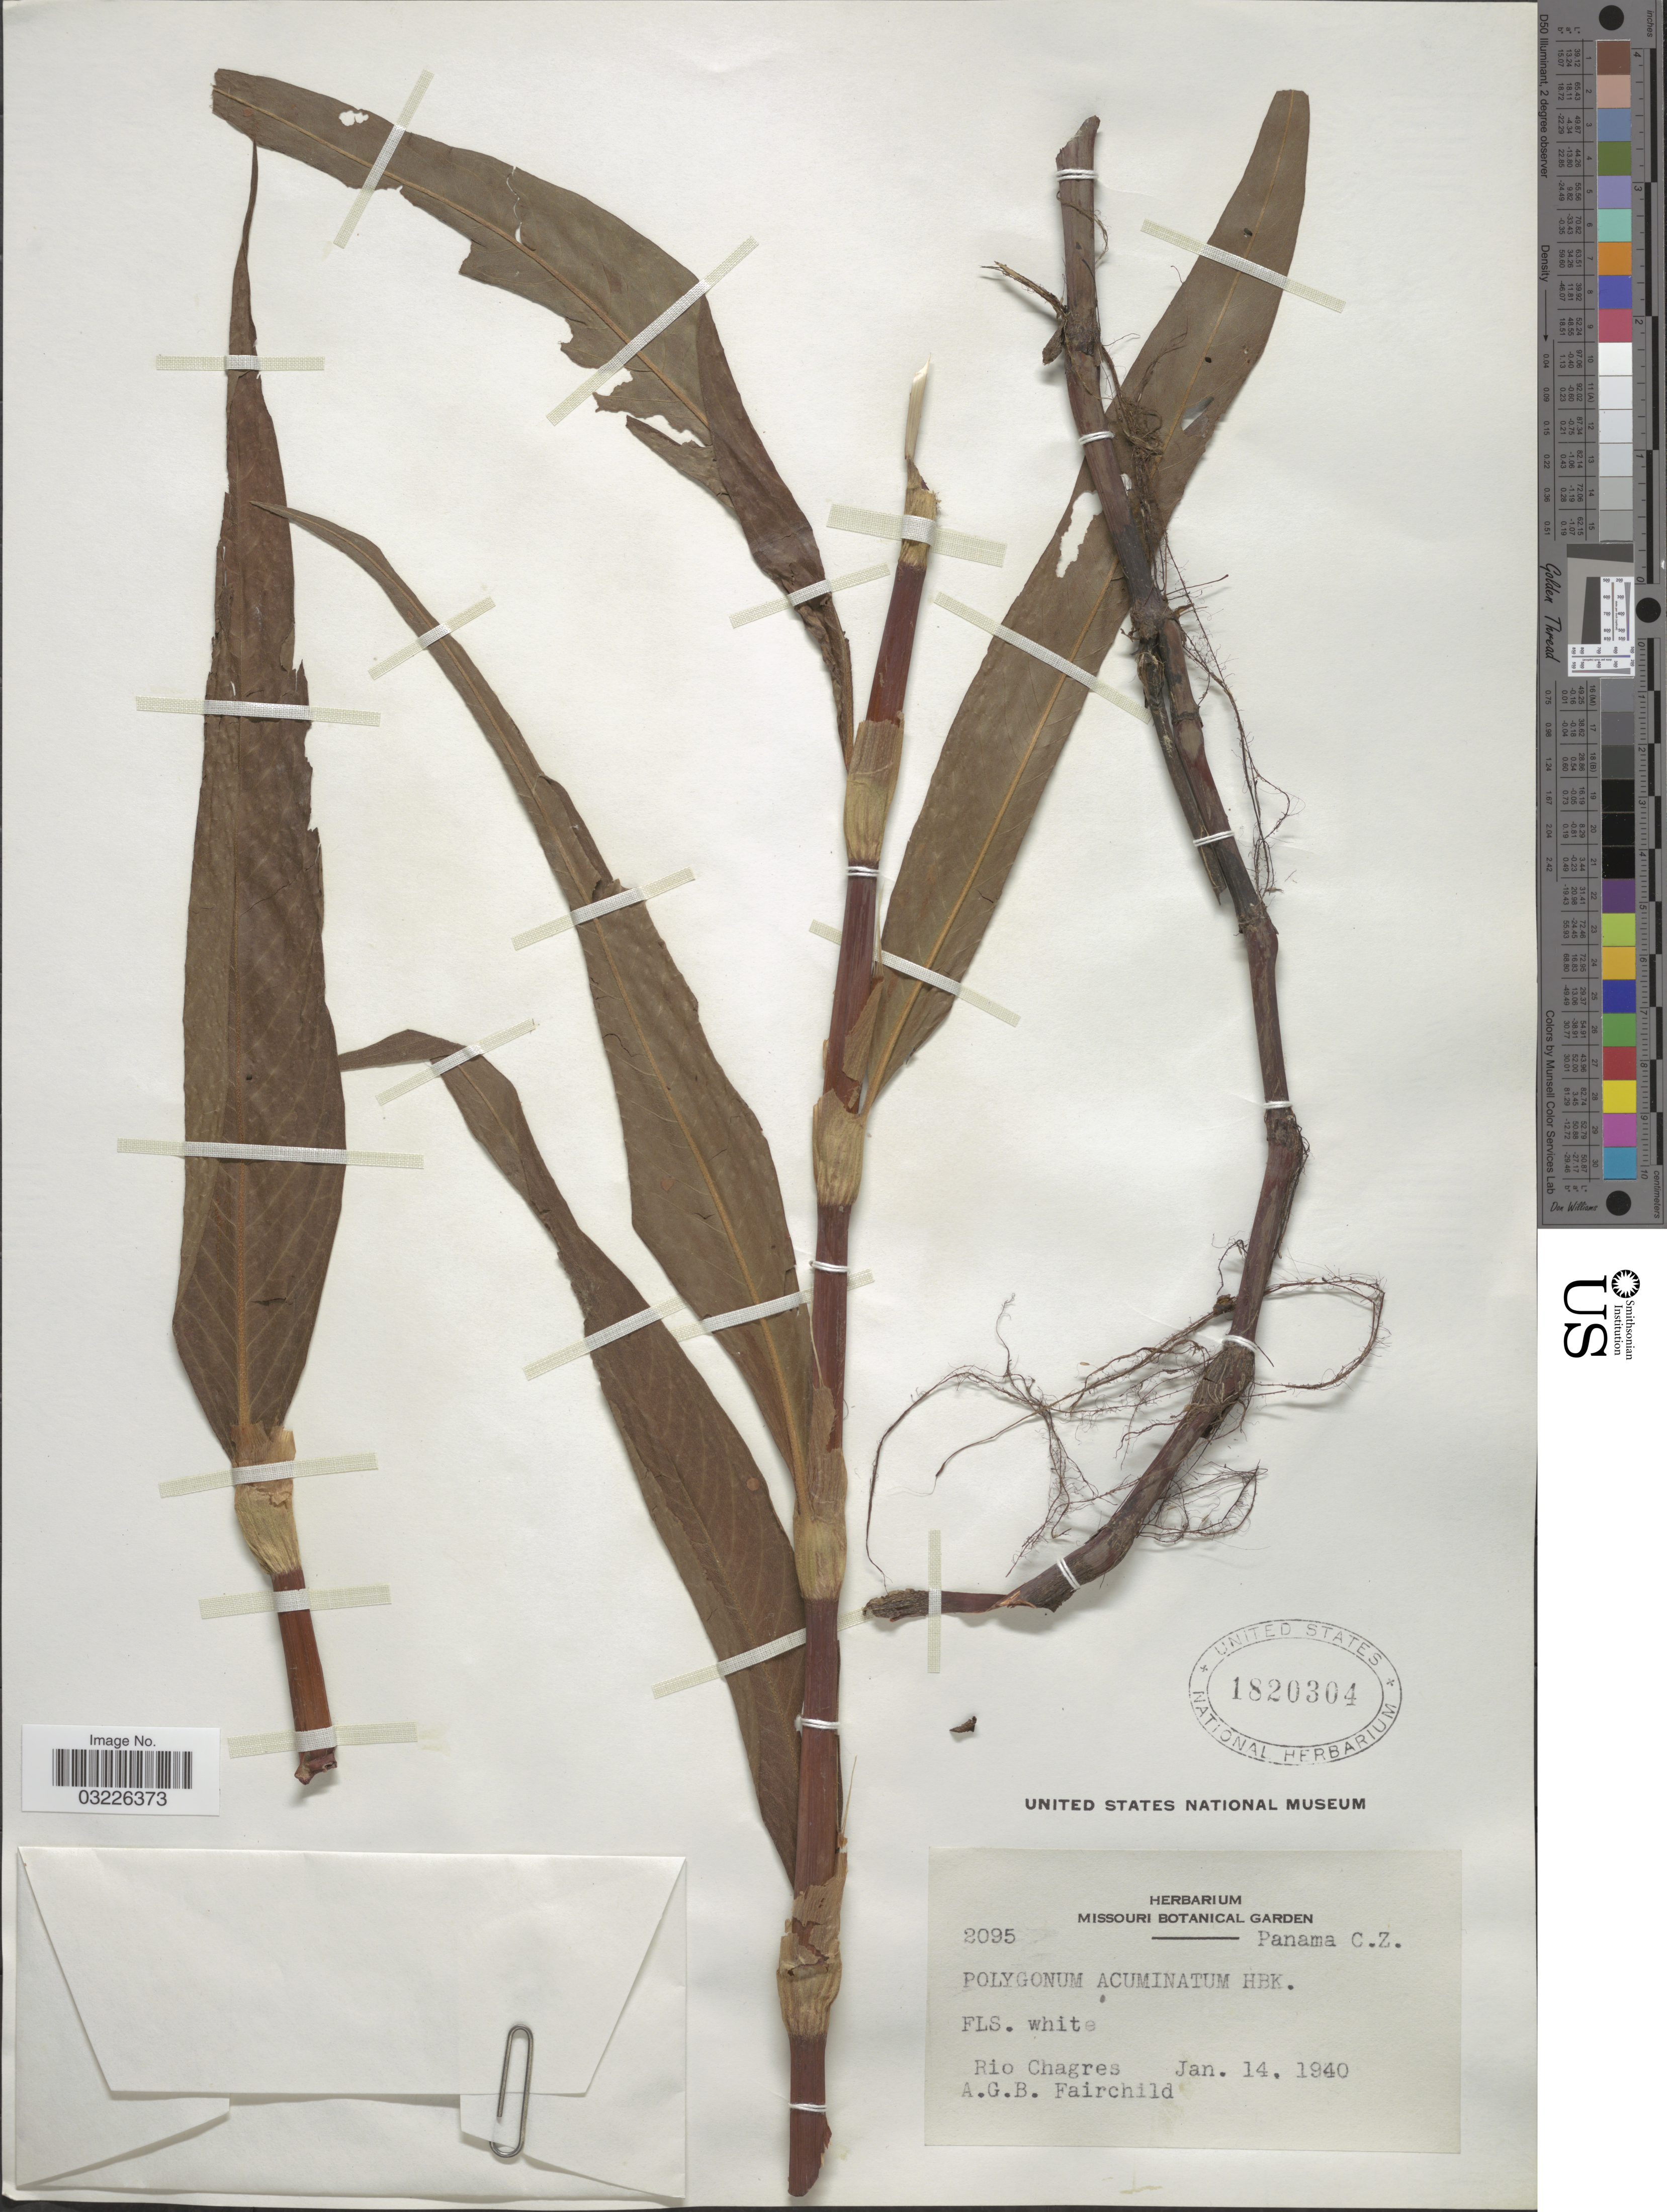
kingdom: Plantae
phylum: Tracheophyta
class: Magnoliopsida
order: Caryophyllales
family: Polygonaceae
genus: Polygonum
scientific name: Polygonum acuminatum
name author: Kunth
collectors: A. Fairchild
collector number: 2095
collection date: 1940-01-14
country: Panama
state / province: Colón / Panamá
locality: Panama C.Z., Rio Chagres.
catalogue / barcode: US 1820304